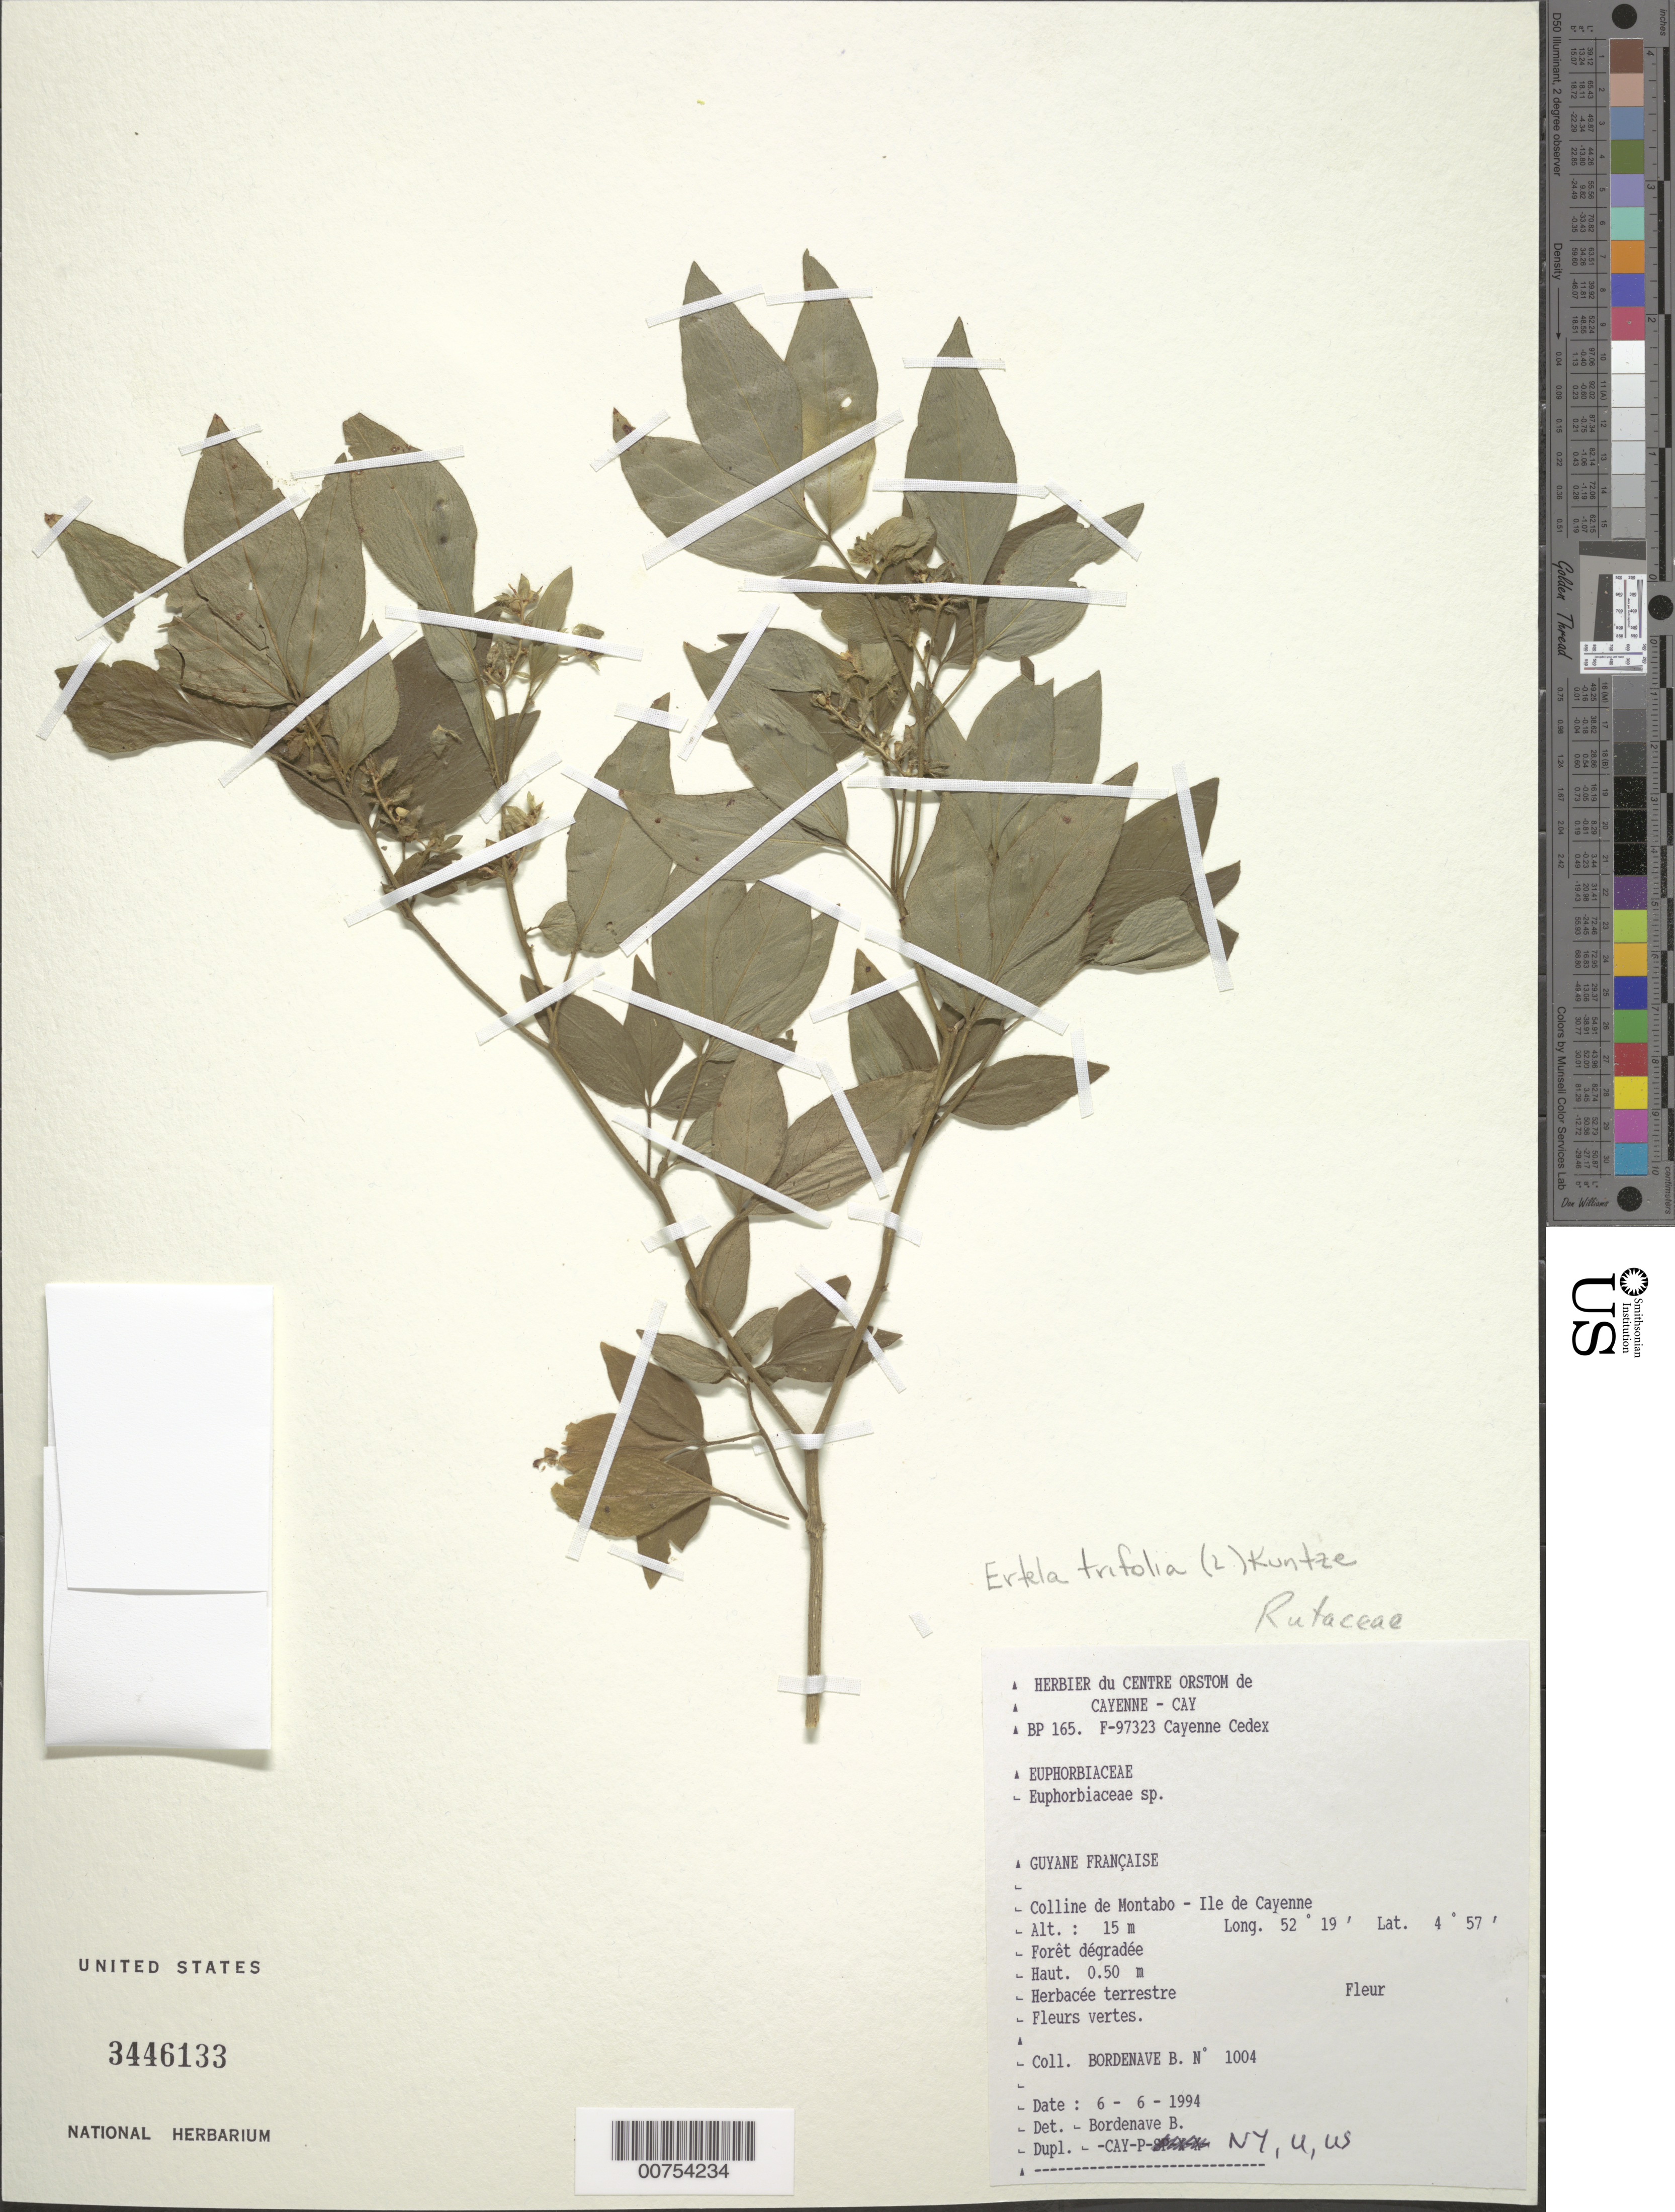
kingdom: Plantae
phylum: Tracheophyta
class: Magnoliopsida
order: Sapindales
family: Rutaceae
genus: Ertela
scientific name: Ertela trifolia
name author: (L.) Kuntze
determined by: Strong, Mark T., (BOT), Smithsonian Institution - National Museum of Natural History (UNITED STATES)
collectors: B. Bordenave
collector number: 1004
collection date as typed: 6-Jun-94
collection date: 1994-06-06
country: French Guiana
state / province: Cayenne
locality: Colline de Montabo, Ile de Cayenne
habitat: Disturbed forest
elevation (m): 15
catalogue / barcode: US 3446133